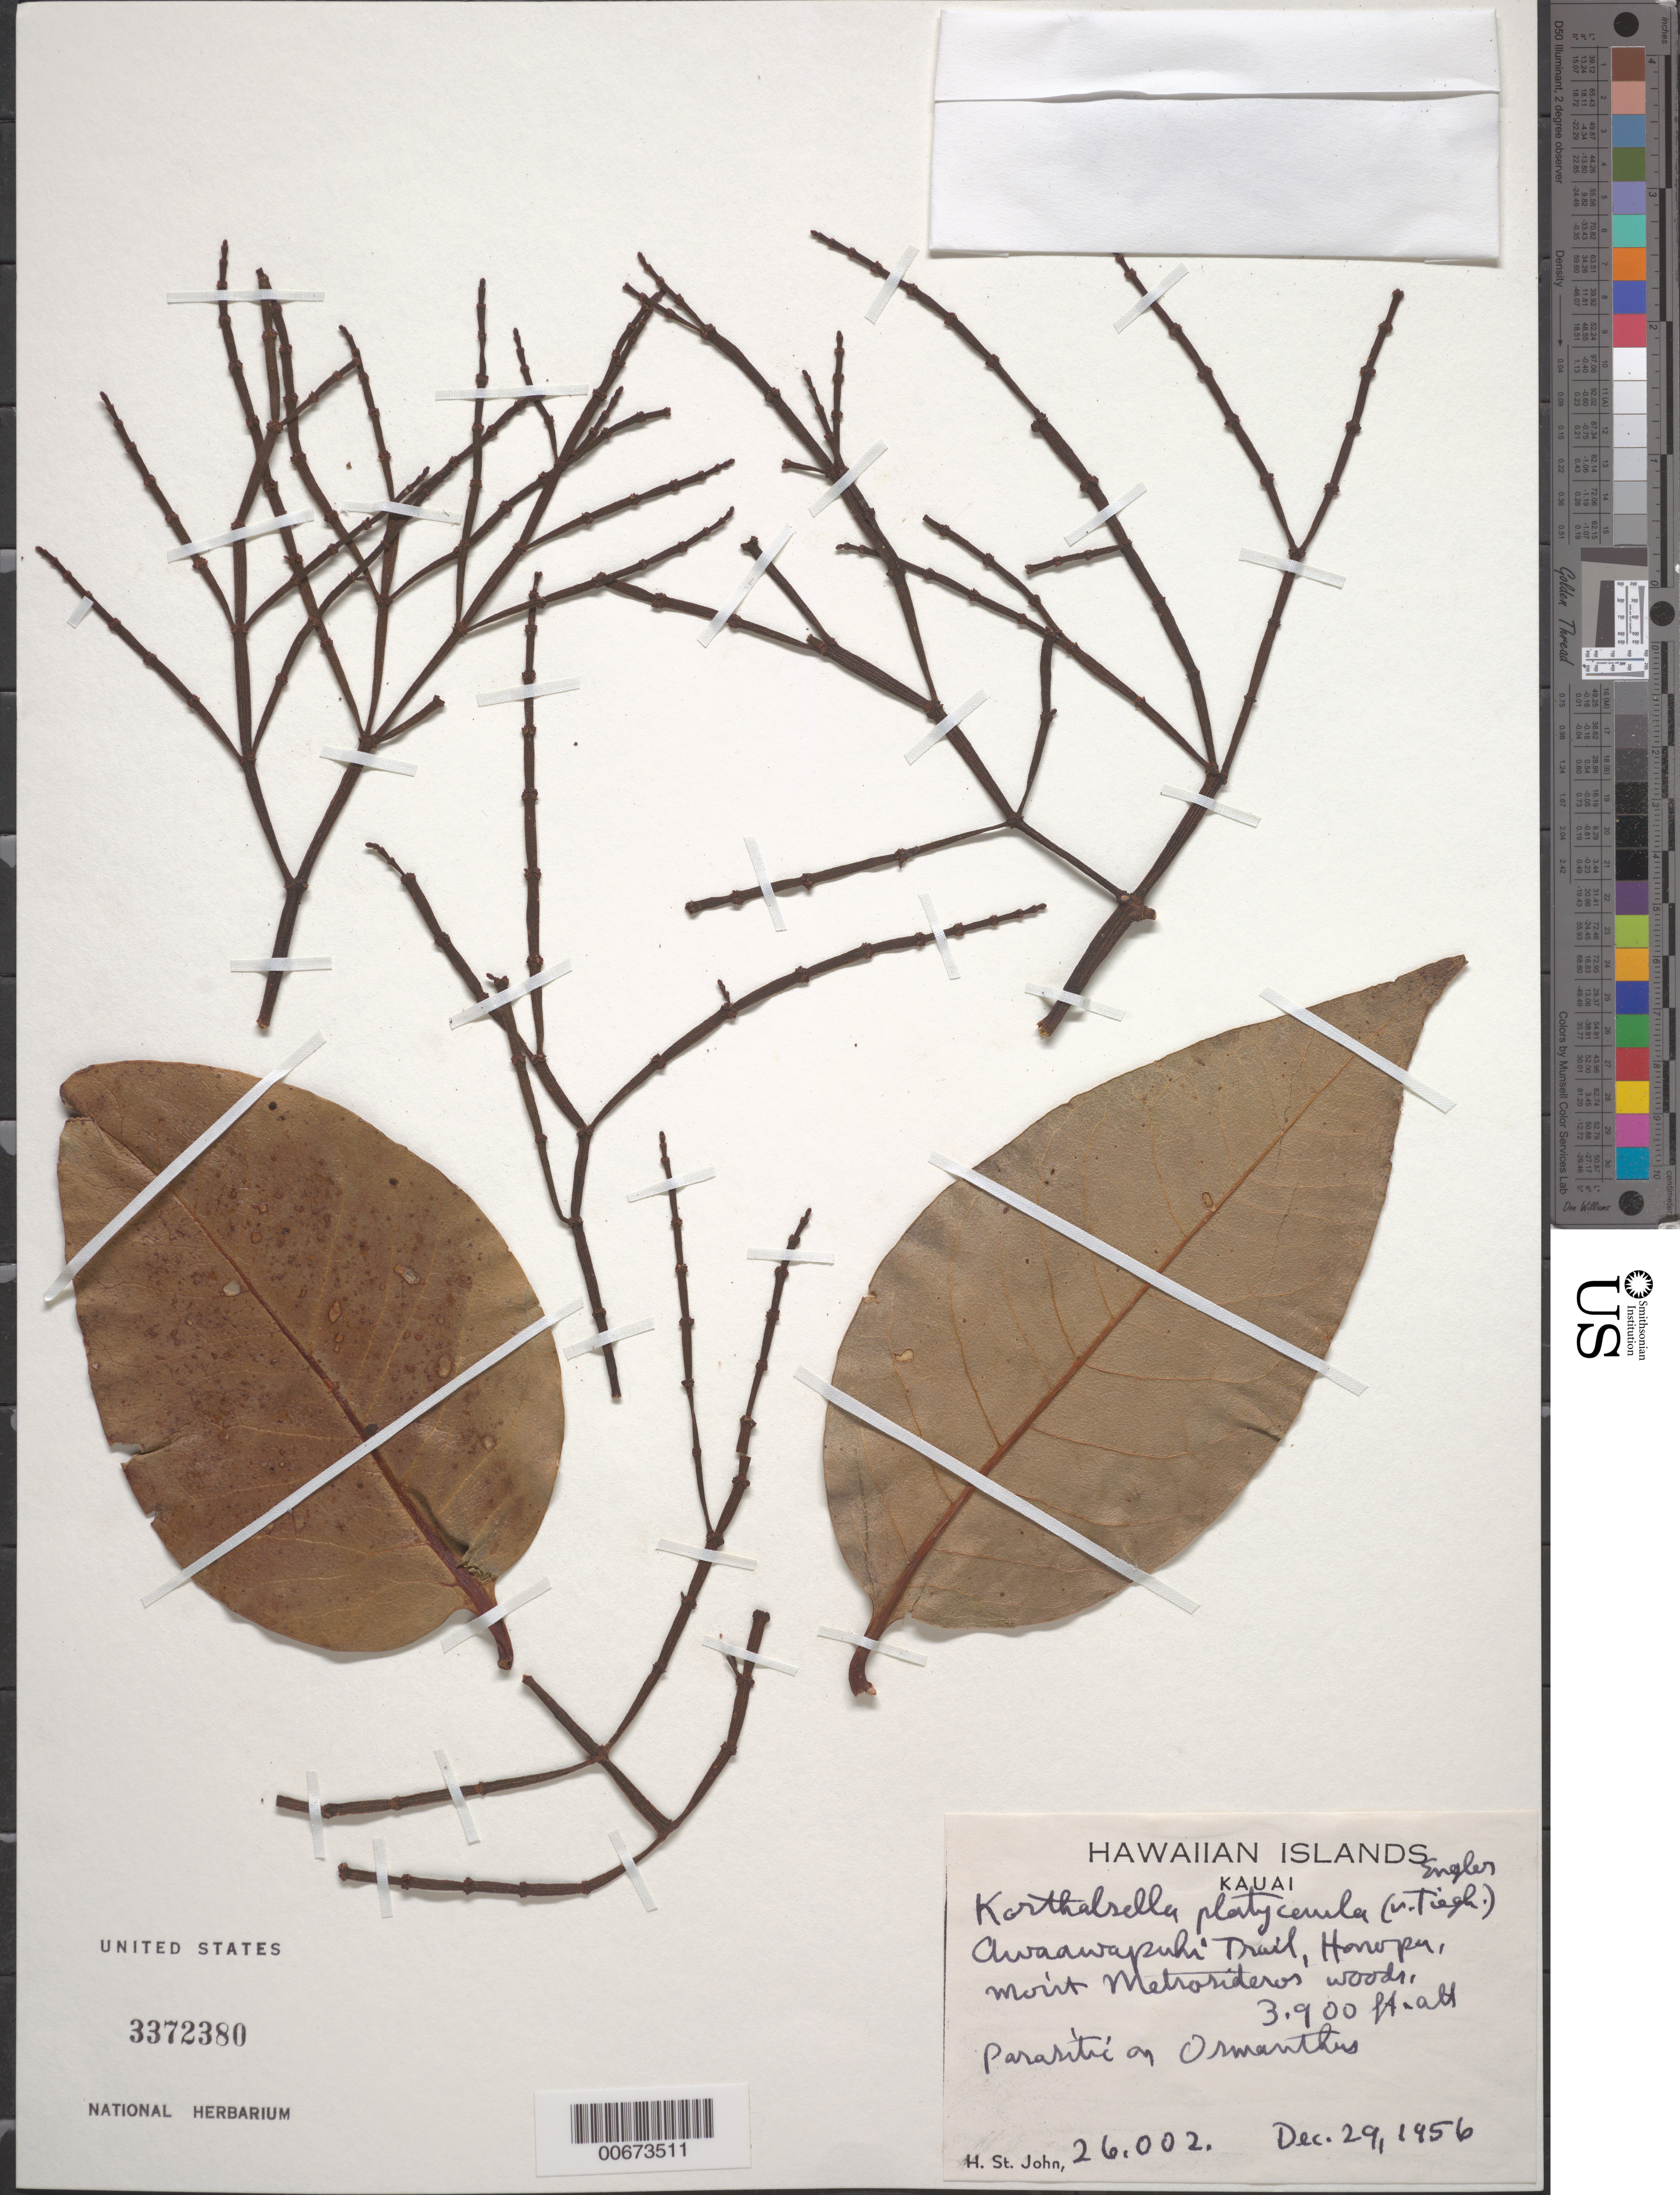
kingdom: Plantae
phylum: Tracheophyta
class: Magnoliopsida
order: Santalales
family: Viscaceae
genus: Korthalsella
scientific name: Korthalsella platycaula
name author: (Tiegh.) Engl.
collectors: H. St. John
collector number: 26002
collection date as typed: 29 Dec 1956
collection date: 1956-12-29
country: United States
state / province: Hawaii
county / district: Kauai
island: Kaua'i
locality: Honopu, Awa'awapuhi Trail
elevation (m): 1189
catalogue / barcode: US 3372380